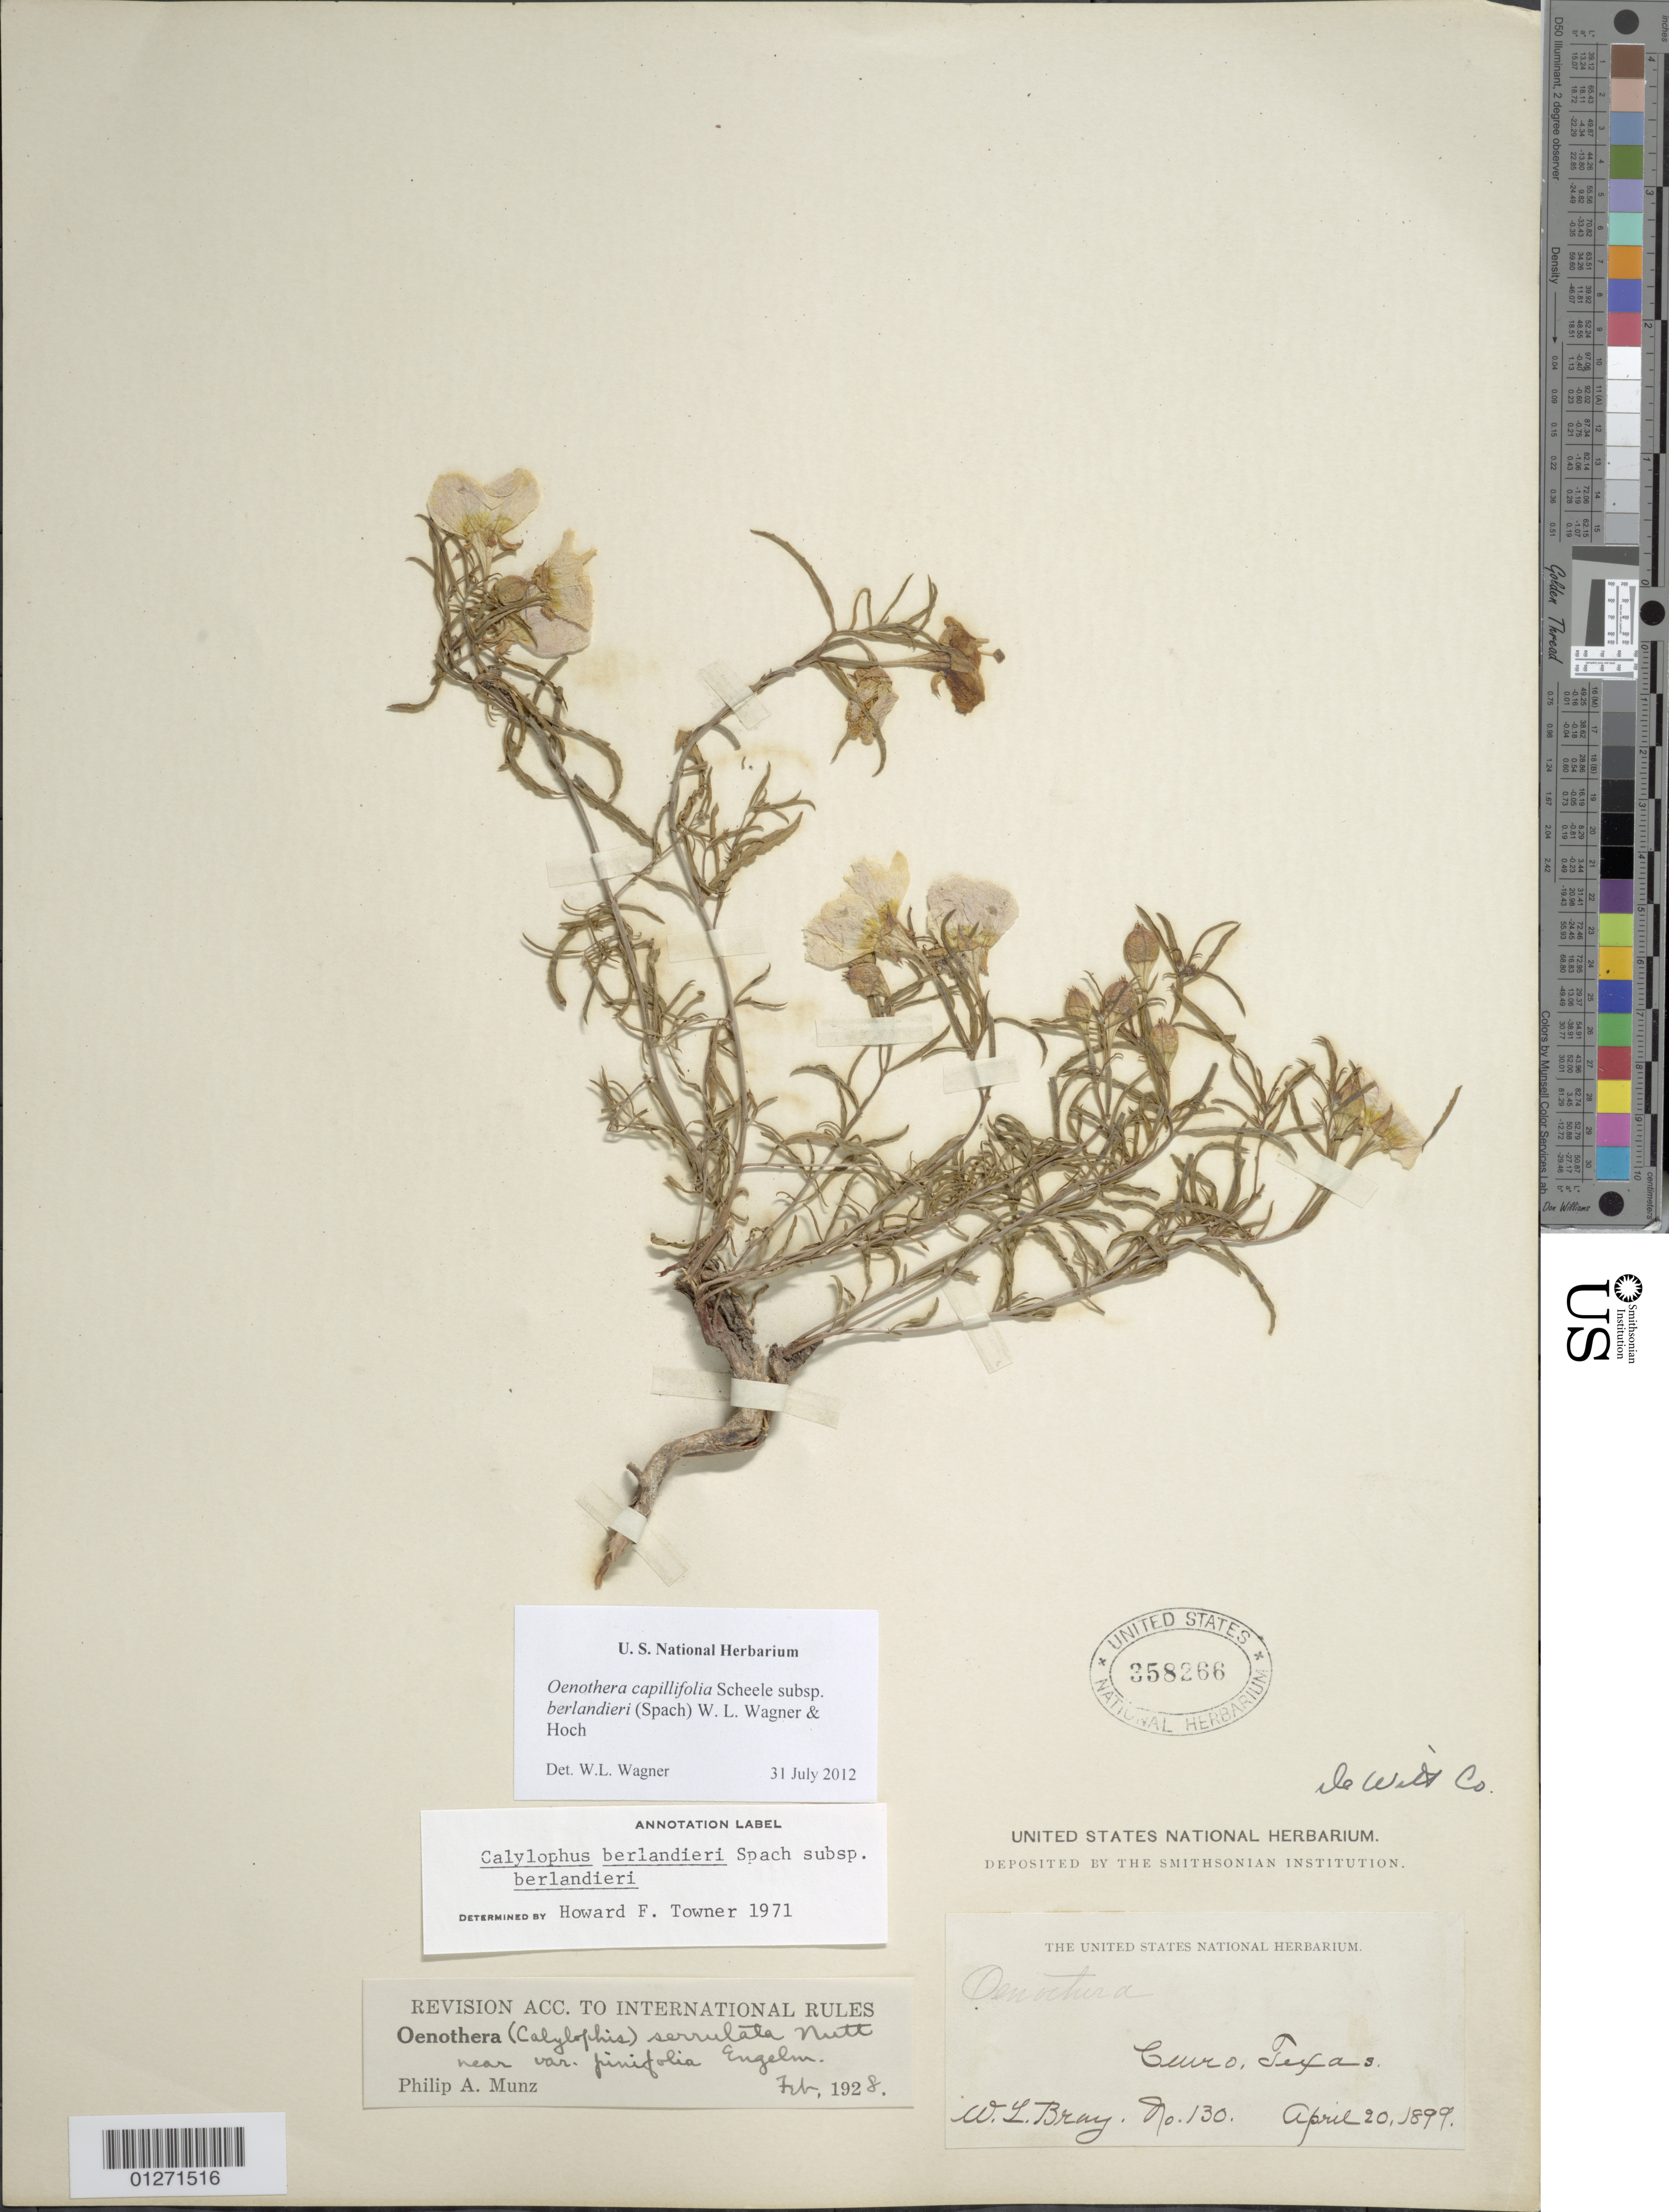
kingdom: Plantae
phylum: Tracheophyta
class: Magnoliopsida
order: Myrtales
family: Onagraceae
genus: Oenothera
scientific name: Oenothera capillifolia subsp. berlandieri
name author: (Spach) W.L. Wagner & Hoch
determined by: Wagner, W. L., (BOT), Smithsonian Institution - National Museum of Natural History (UNITED STATES)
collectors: W. L. Bray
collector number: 130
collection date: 1899-04-20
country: United States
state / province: Texas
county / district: De Witt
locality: Cuero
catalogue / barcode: US 358266